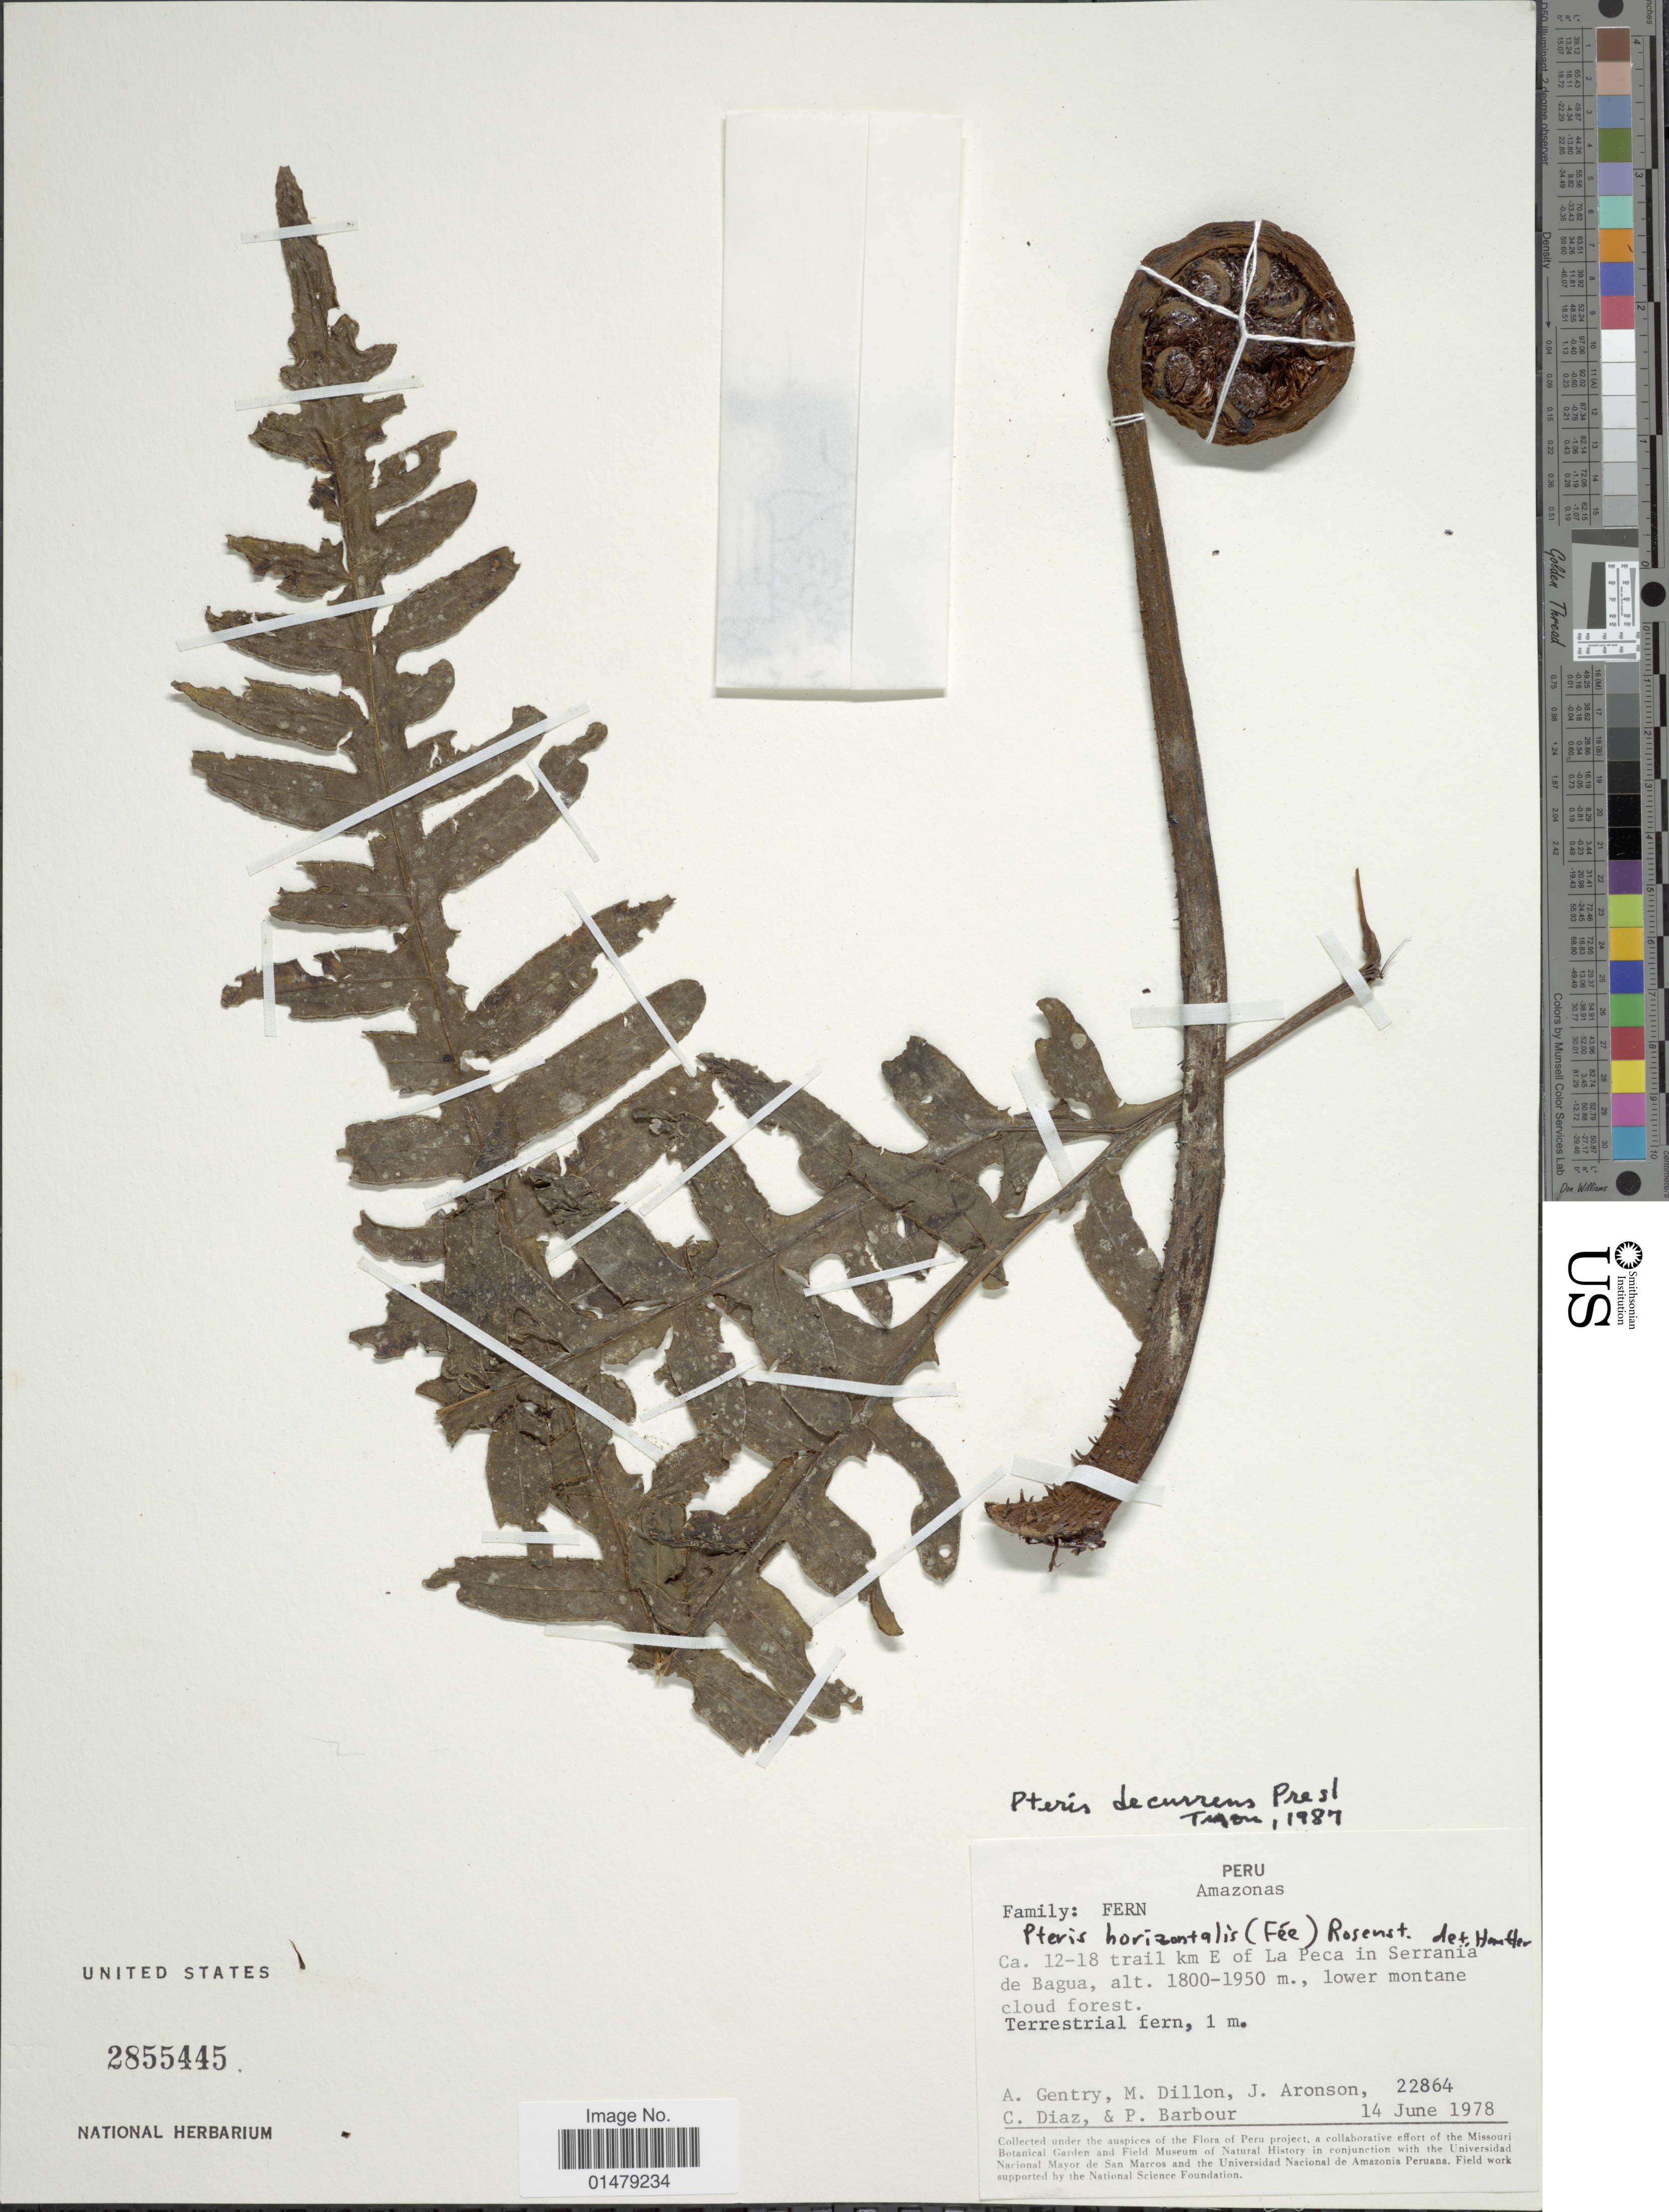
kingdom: Plantae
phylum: Tracheophyta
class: Polypodiopsida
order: Polypodiales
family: Pteridaceae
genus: Pteris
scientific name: Pteris decurrens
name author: C. Presl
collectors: A. H. Gentry, M. O. Dillon, J. Aronson, C. Díaz & P. Barbour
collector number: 22864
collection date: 1978-06-14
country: Peru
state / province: Amazonas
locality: Ca. 12-18 trail km E of La Peca in Serrania de Bagua.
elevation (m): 1800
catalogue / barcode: US 2855445